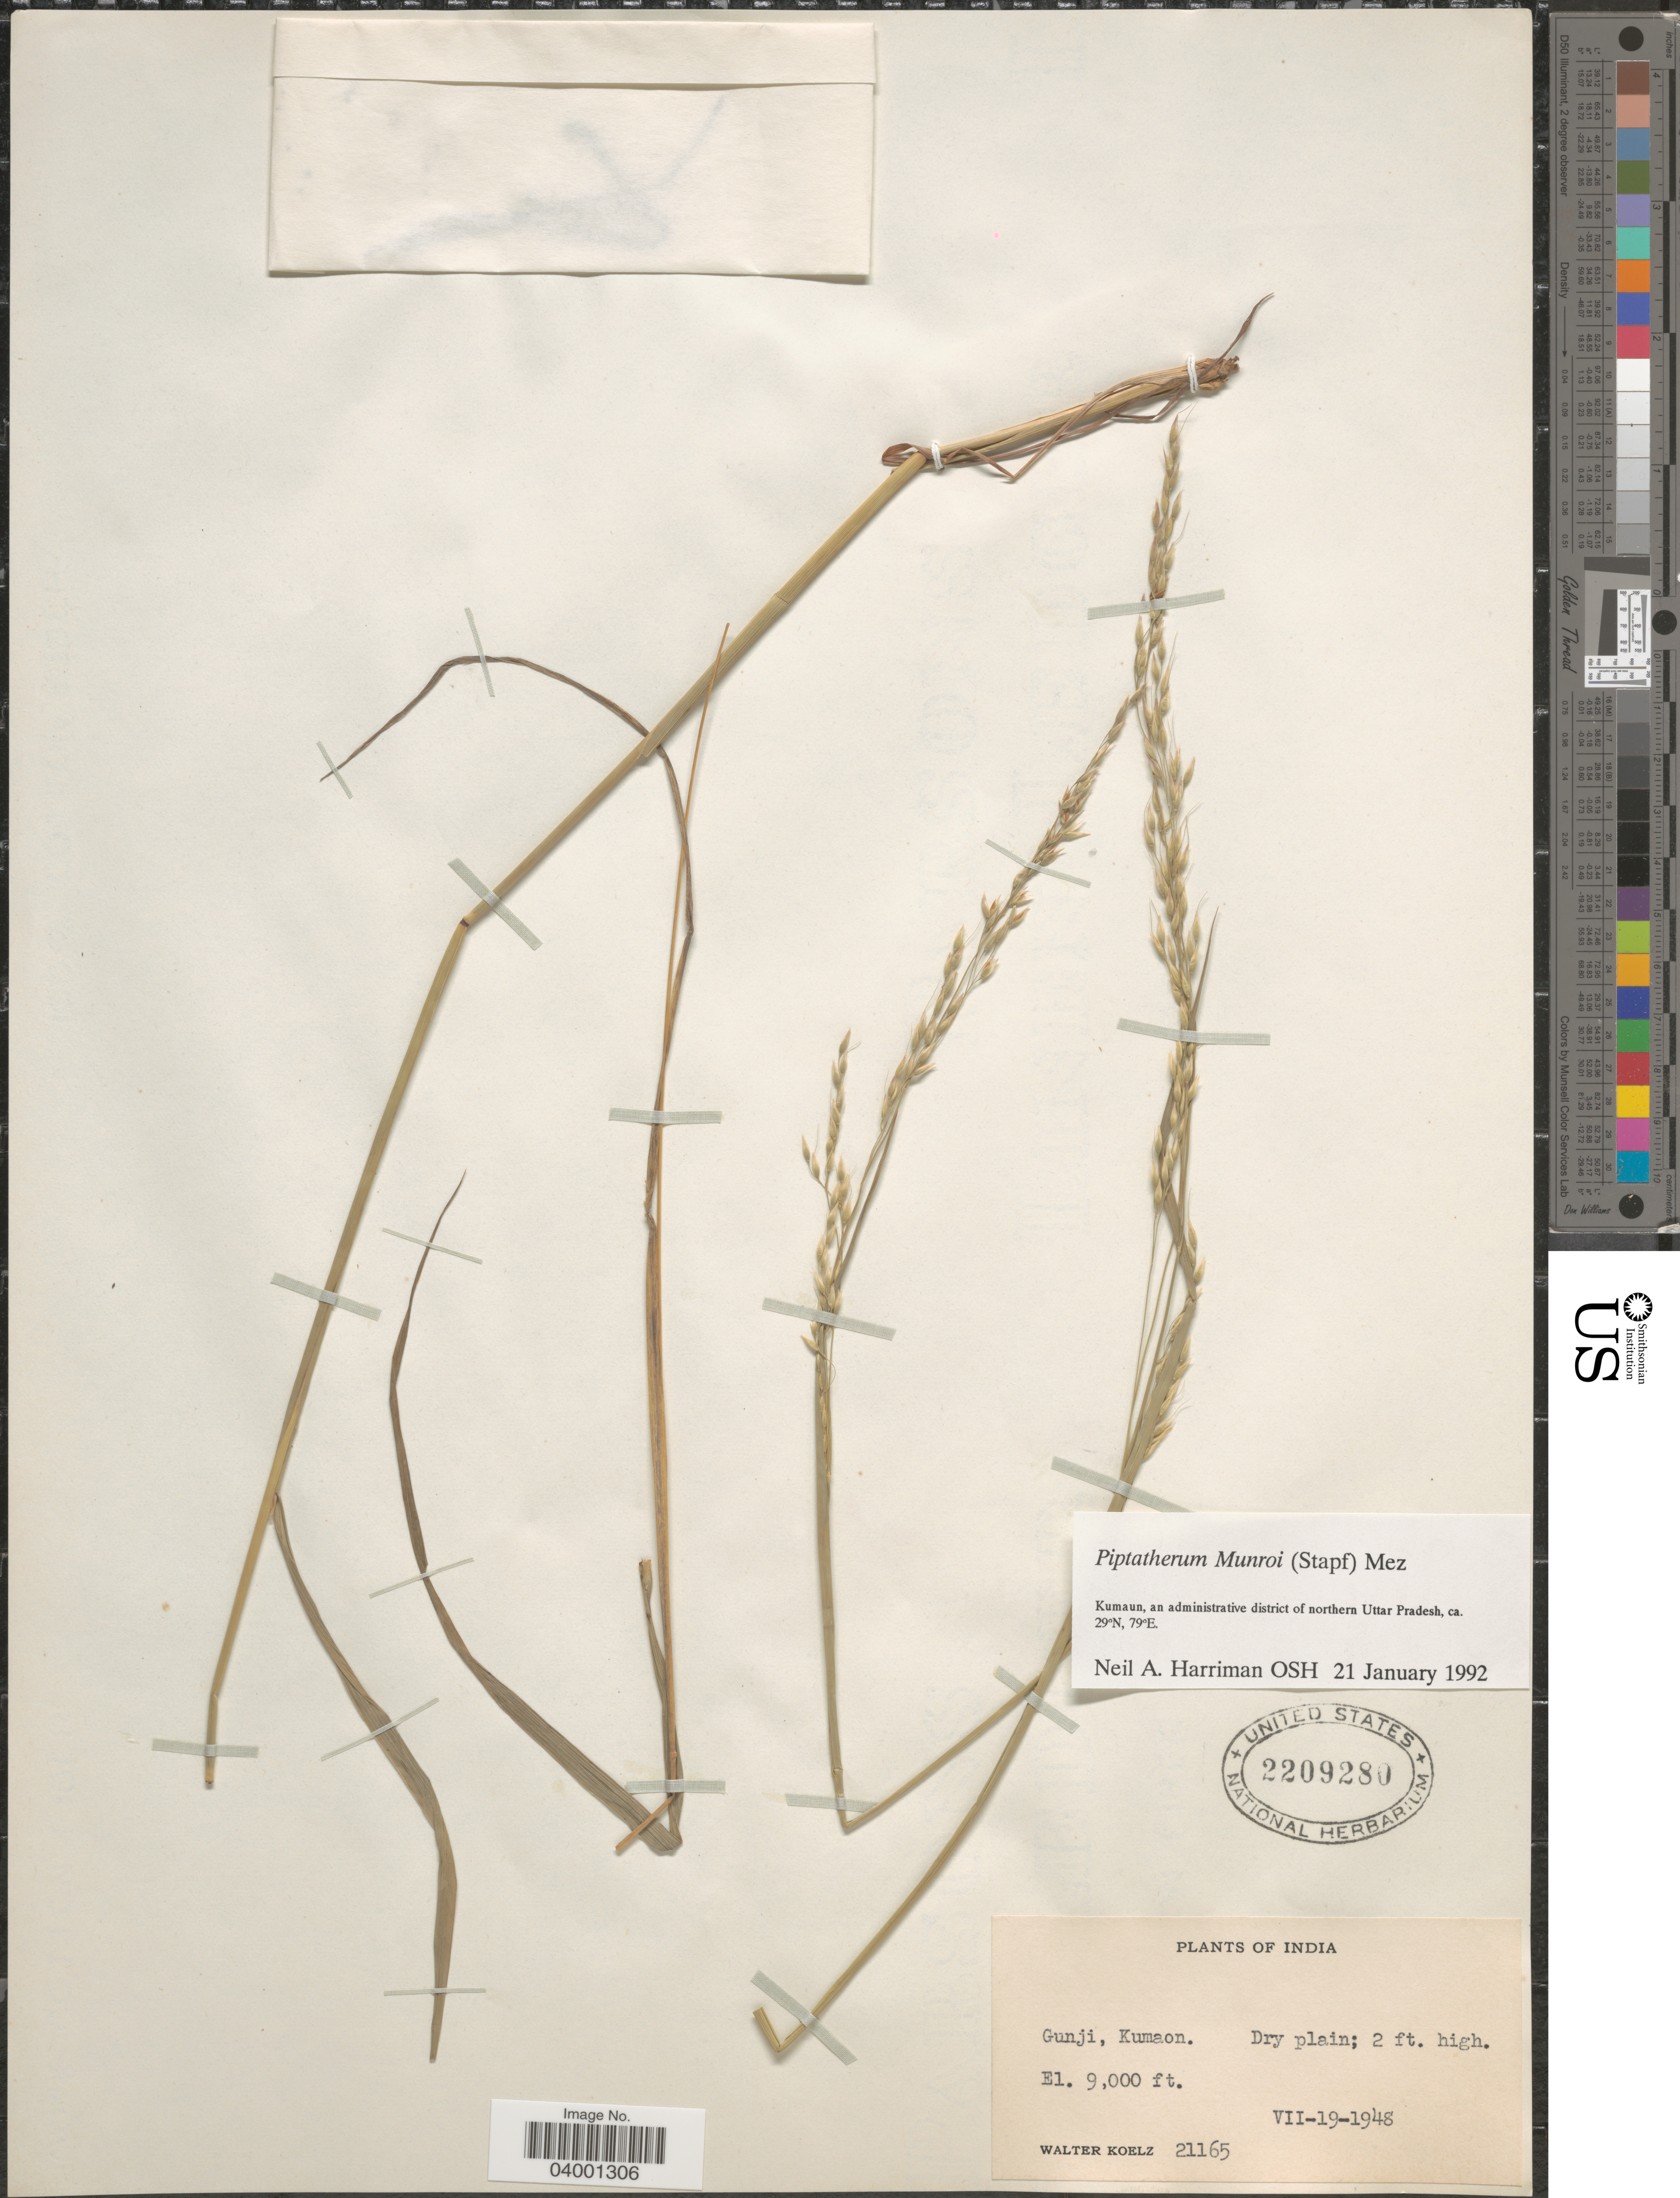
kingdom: Plantae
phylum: Tracheophyta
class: Liliopsida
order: Poales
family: Poaceae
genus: Piptatherum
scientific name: Piptatherum munroi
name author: (Stapf) Mez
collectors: W. N. Koelz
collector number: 21165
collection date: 1948-07-19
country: India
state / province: Uttarakhand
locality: Gunji, Kumaon.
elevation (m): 2743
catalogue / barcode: US 2209280